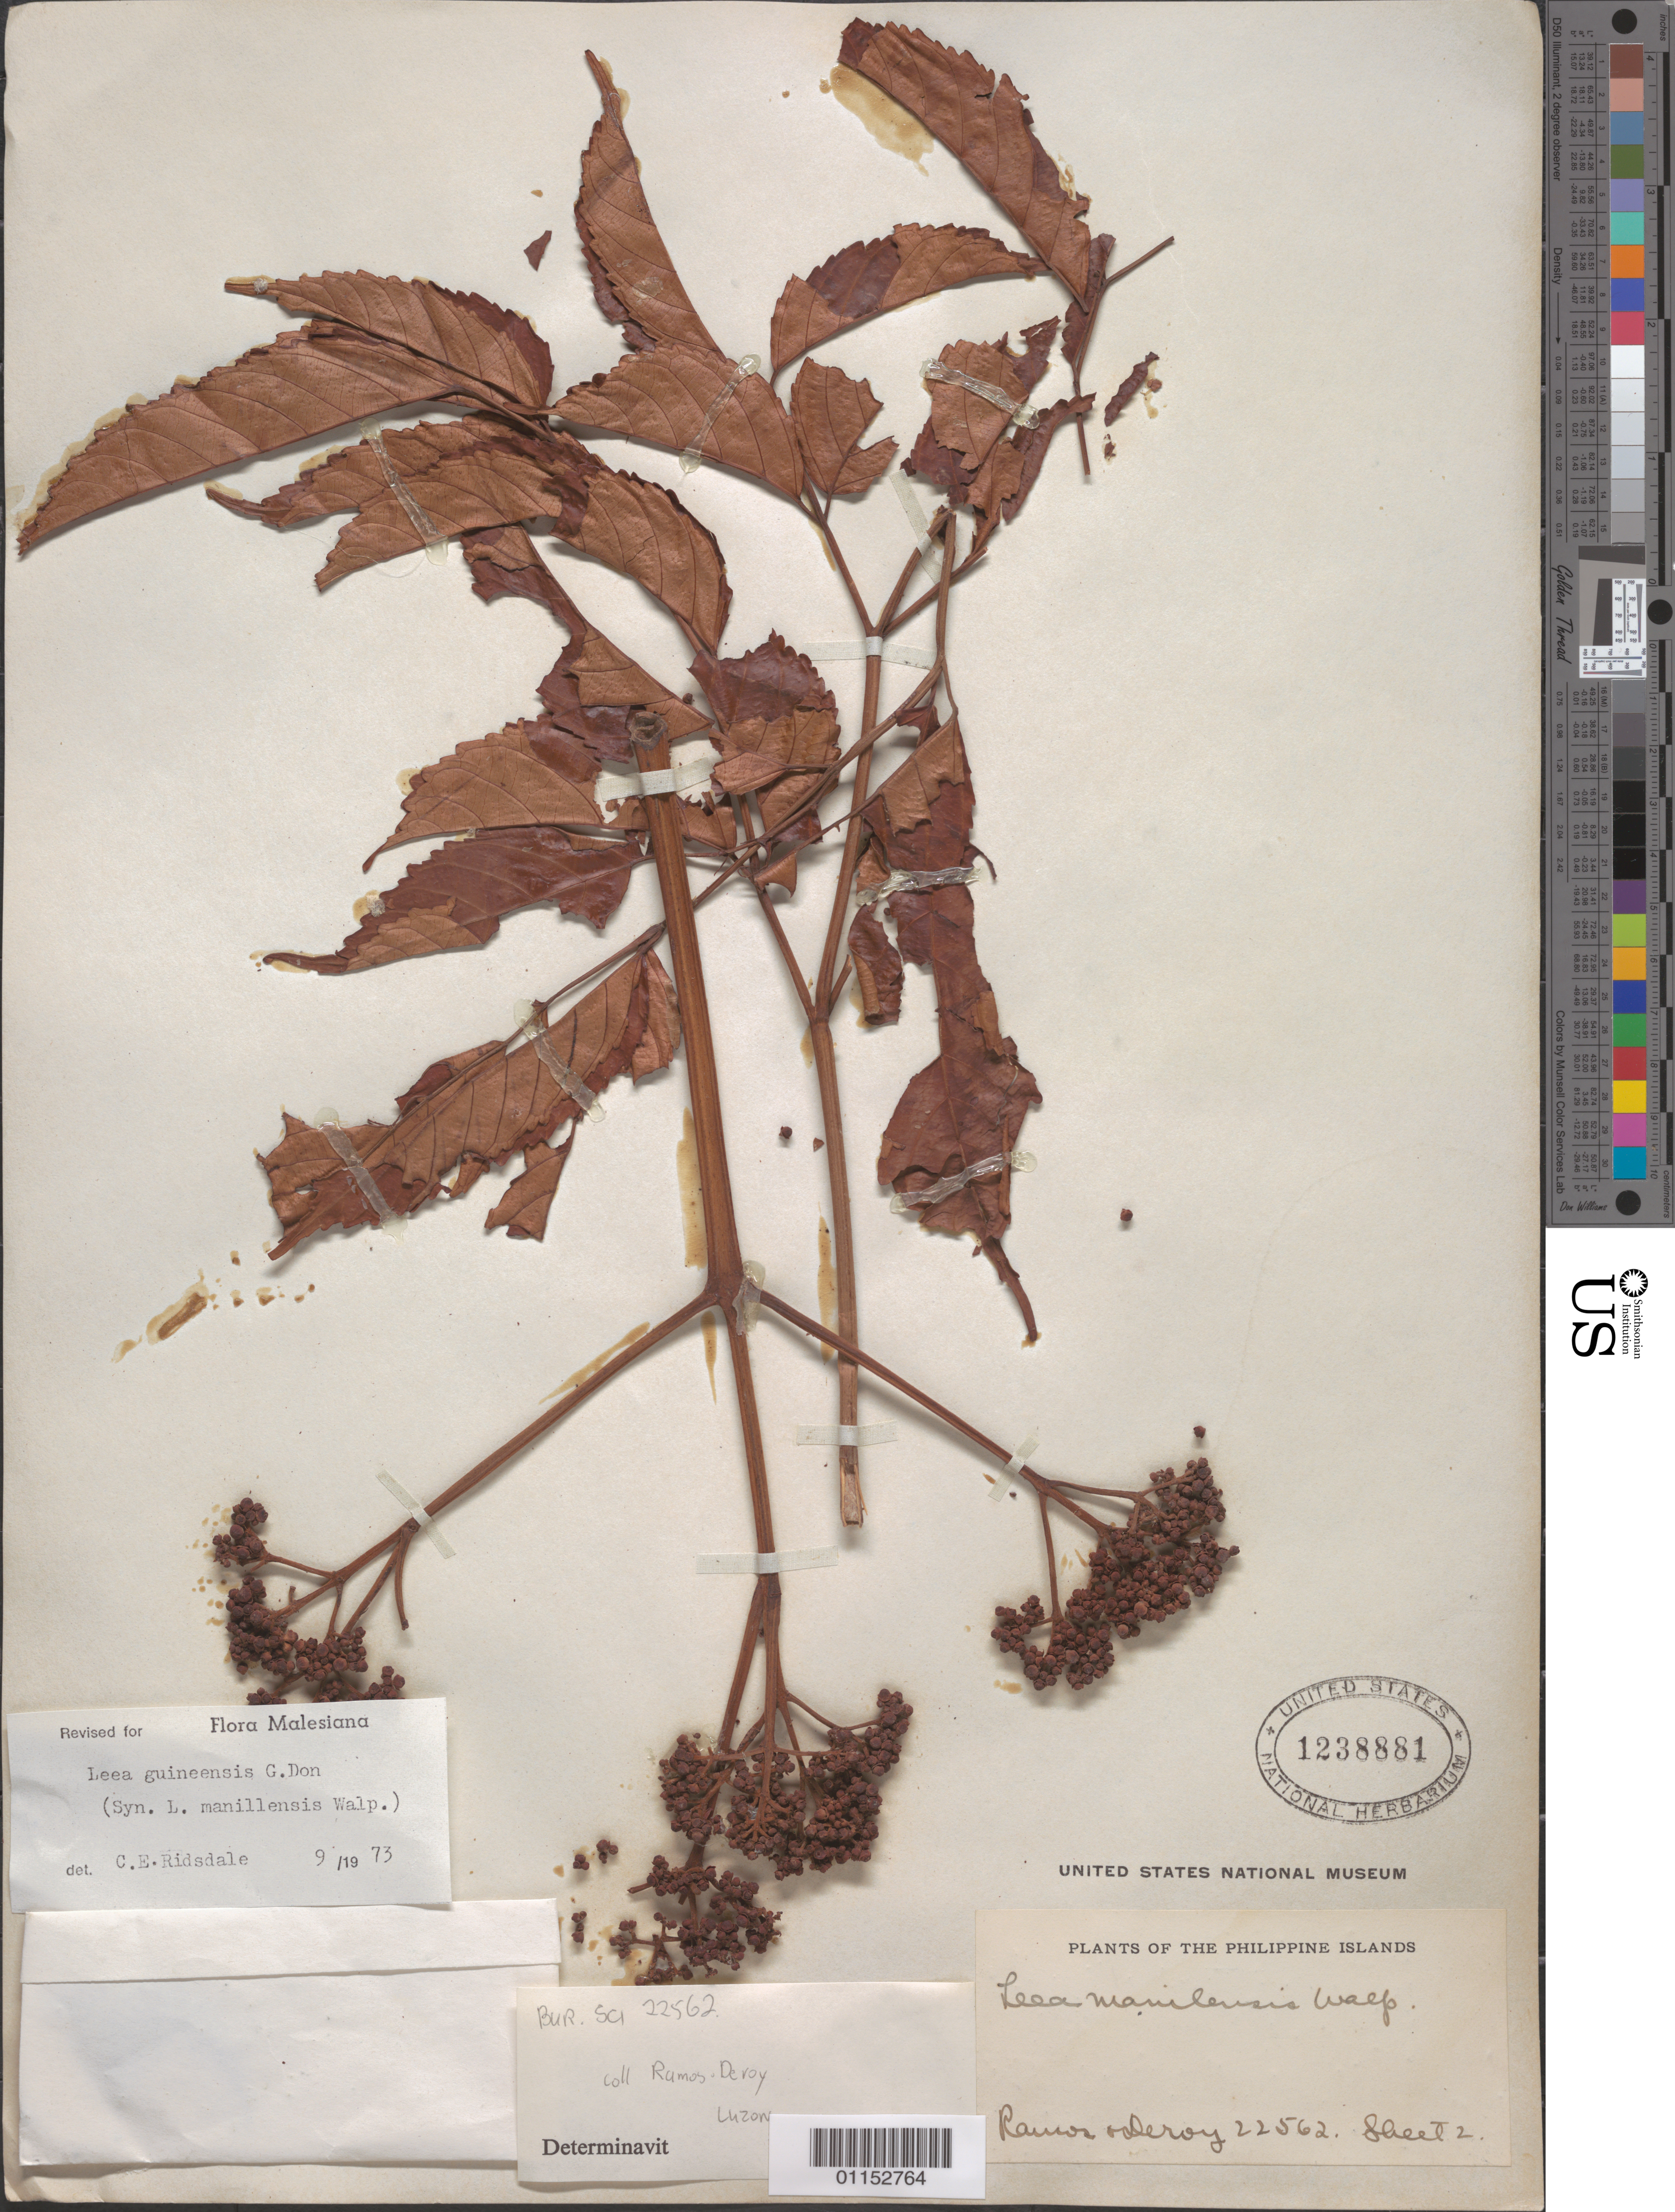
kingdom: Plantae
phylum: Tracheophyta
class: Magnoliopsida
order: Vitales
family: Vitaceae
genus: Leea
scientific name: Leea guineensis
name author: G. Don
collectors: G. Ramos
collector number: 22562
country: Philippines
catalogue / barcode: US 1238881